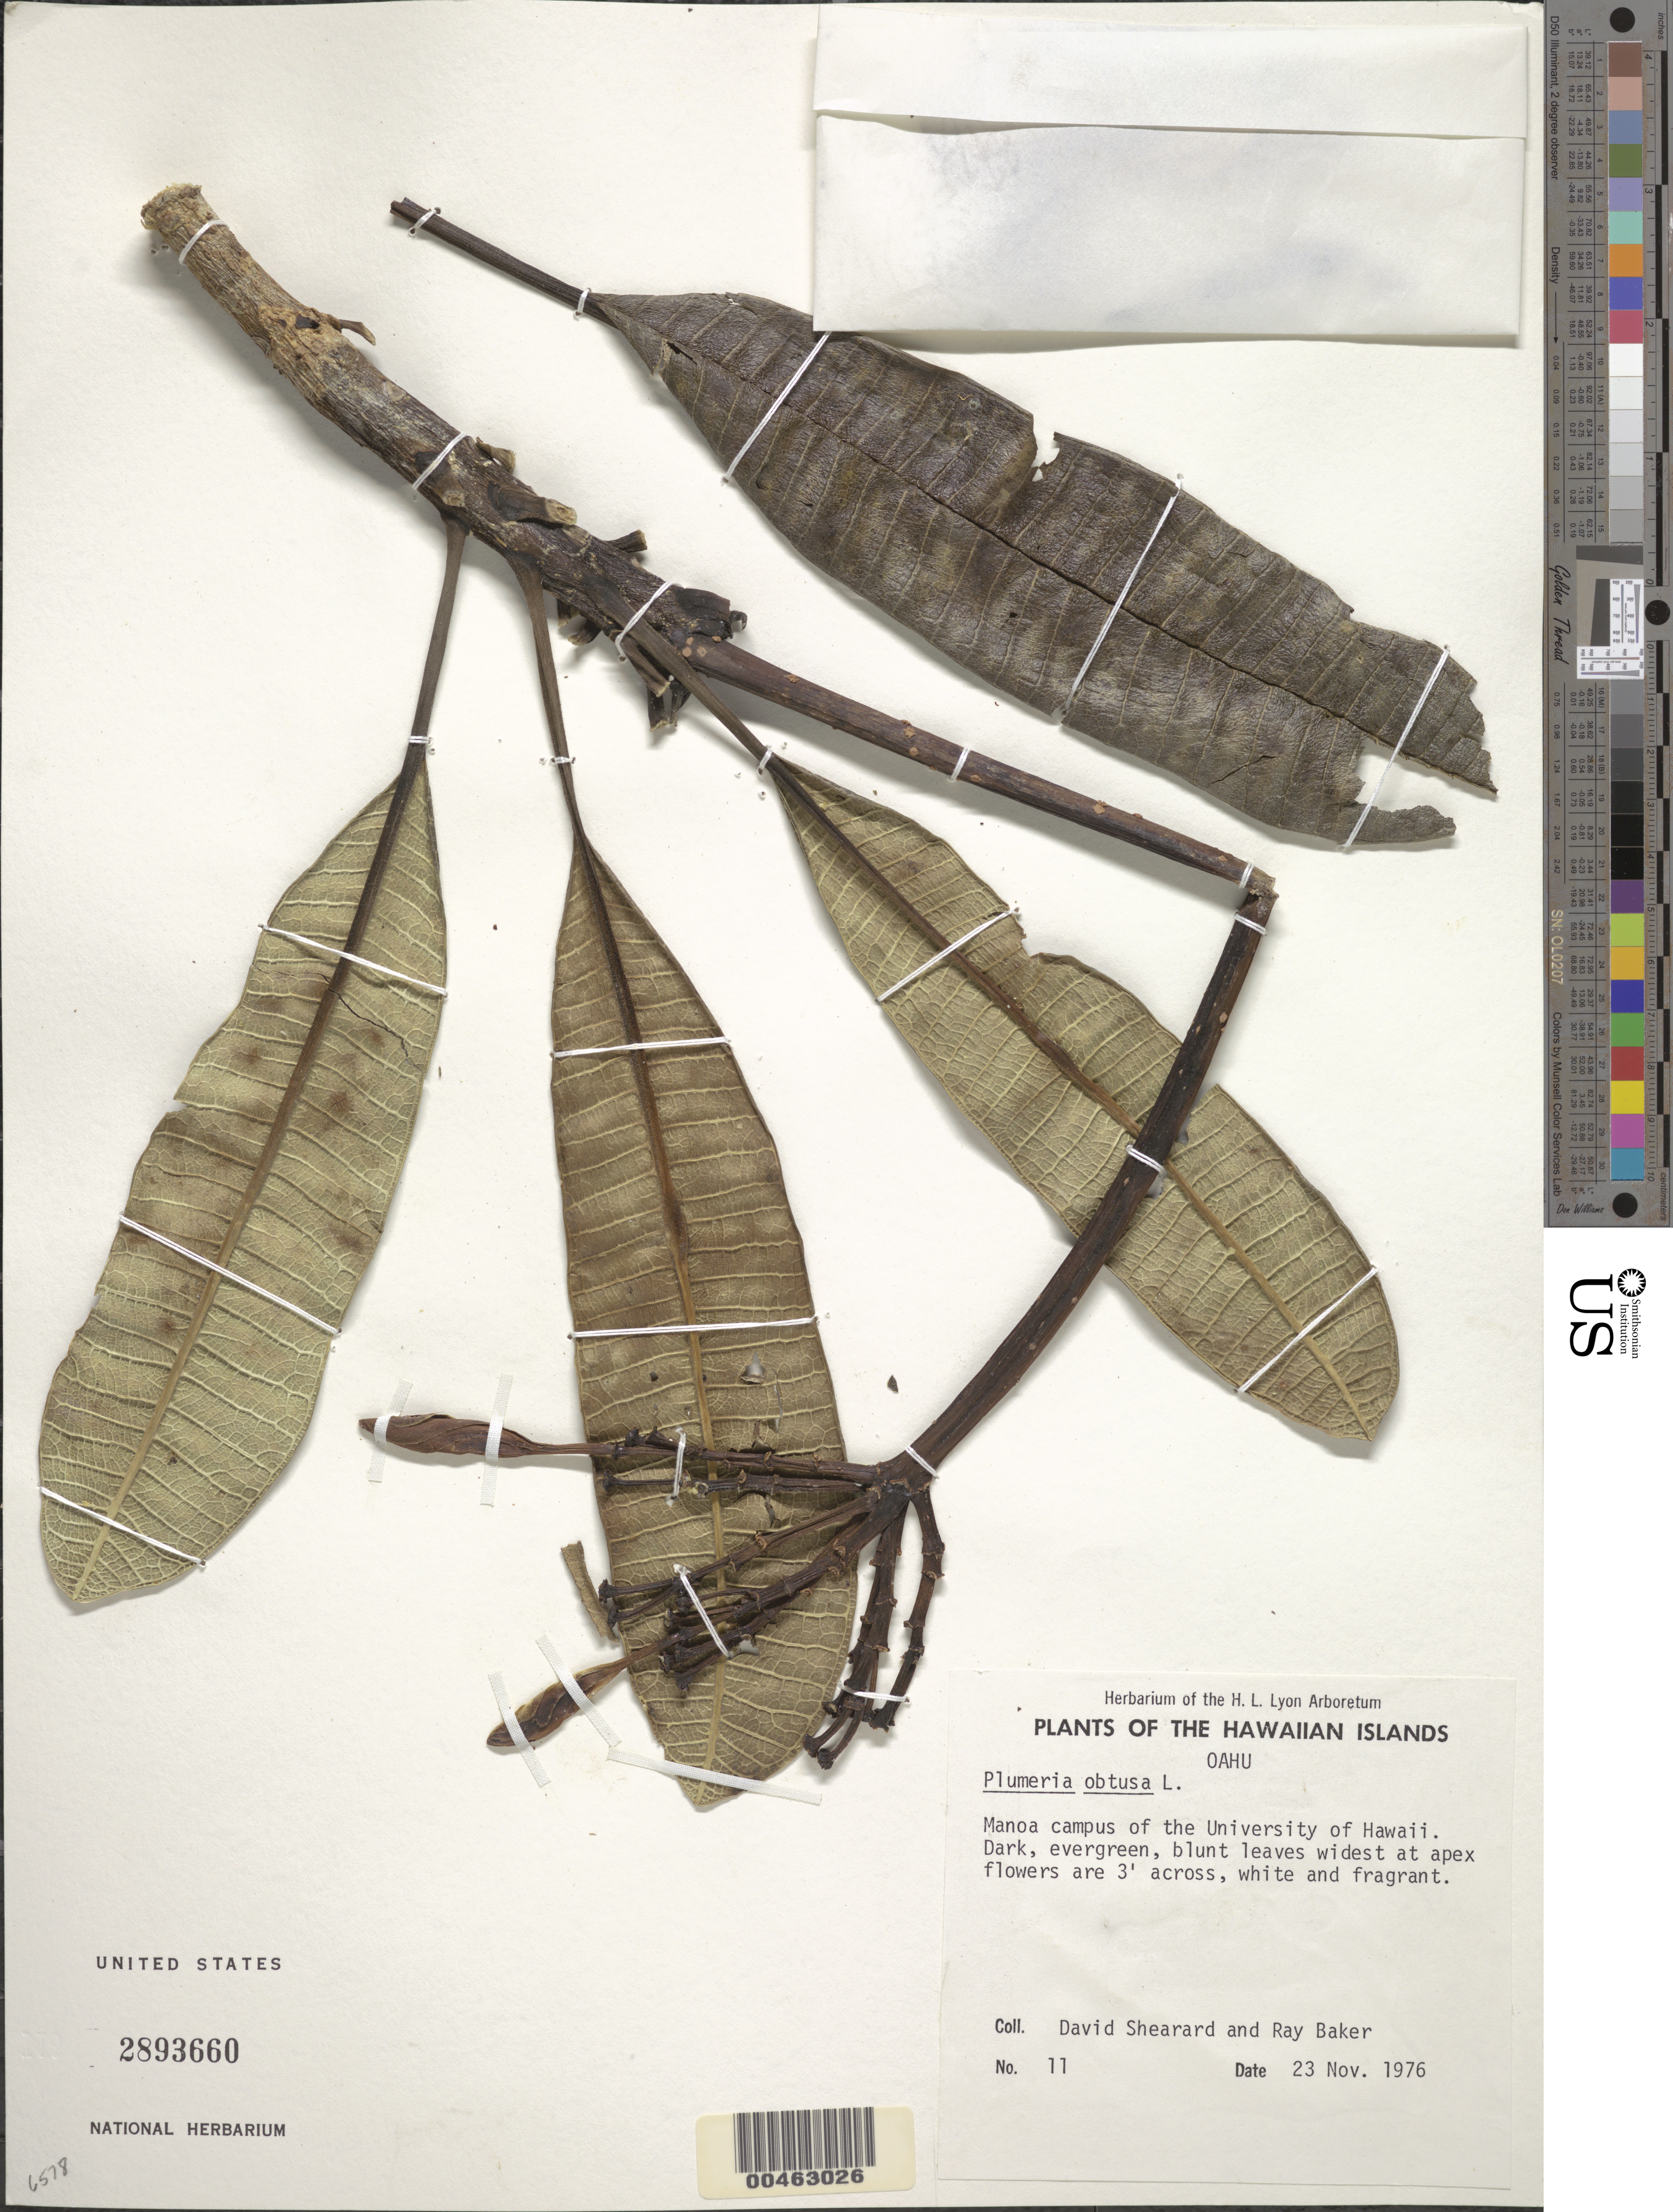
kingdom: Plantae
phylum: Tracheophyta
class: Magnoliopsida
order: Gentianales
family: Apocynaceae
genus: Plumeria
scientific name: Plumeria obtusa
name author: L.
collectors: D. Shearard & R. T. Baker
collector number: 11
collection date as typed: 23 Nov 1976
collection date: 1976-11-23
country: United States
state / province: Hawaii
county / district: Honolulu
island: Oahu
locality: Manoa campus of the University of Hawaii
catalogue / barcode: US 2893660